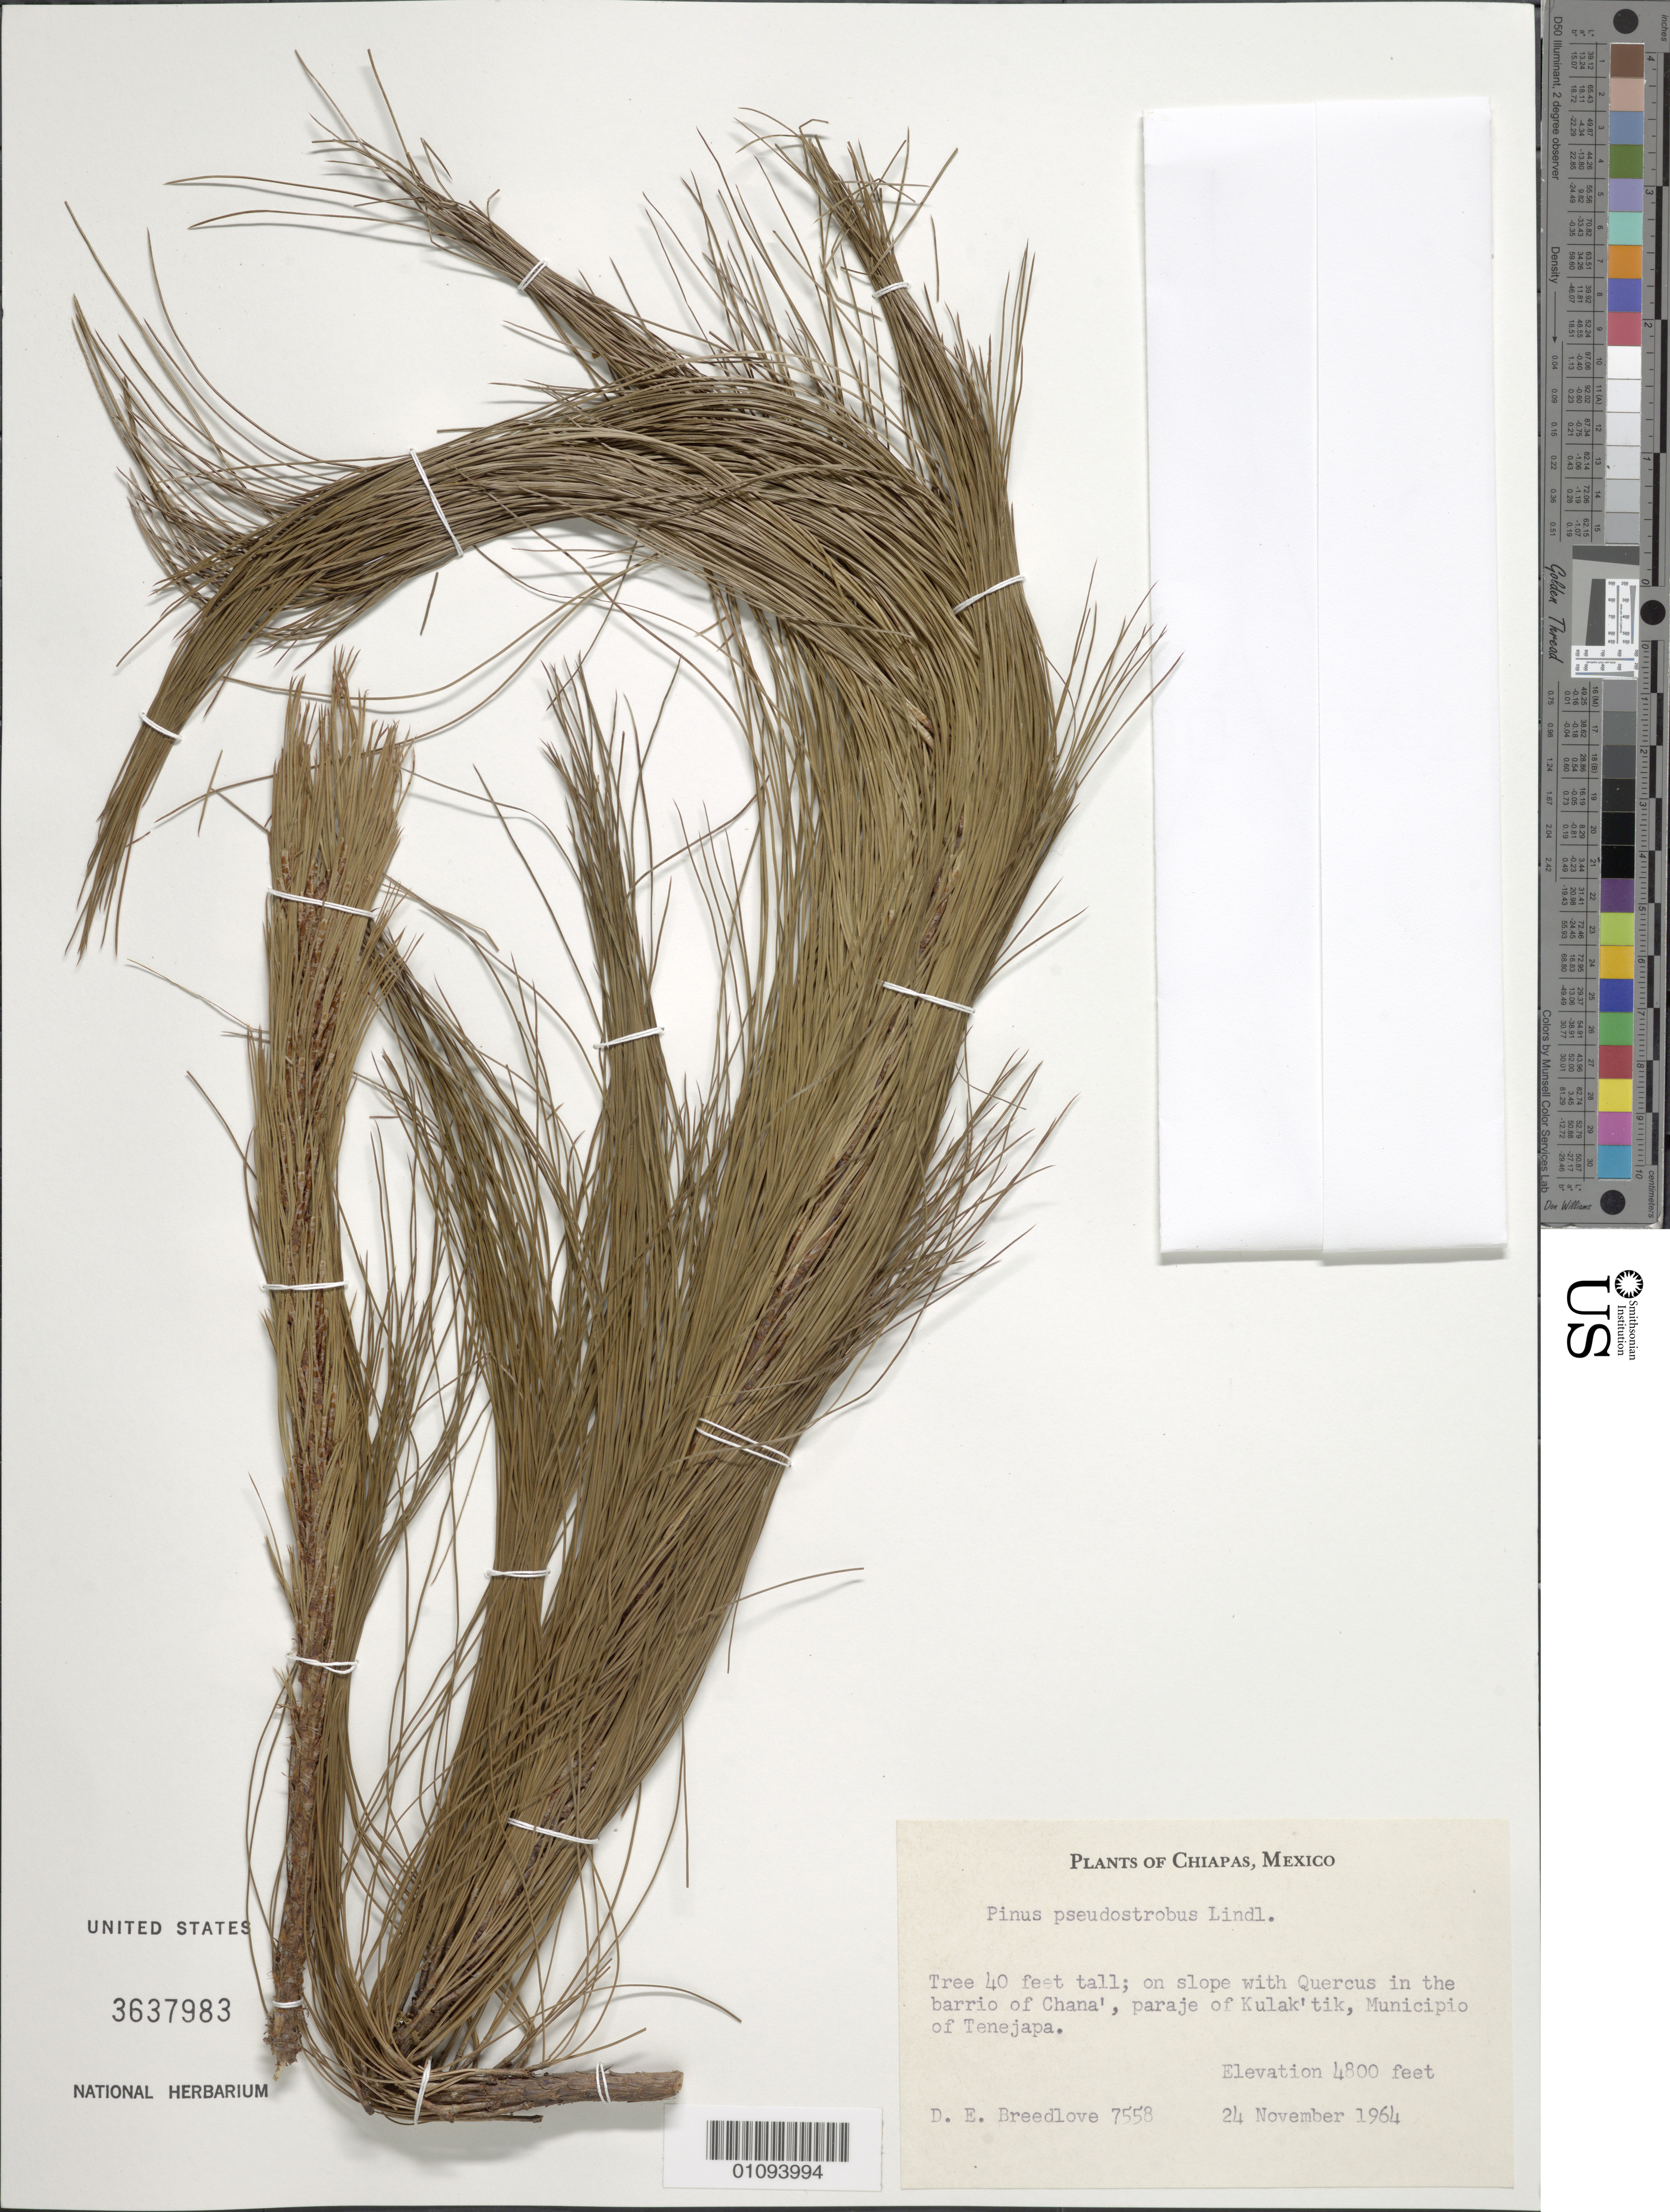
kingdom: Plantae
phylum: Tracheophyta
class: Pinopsida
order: Pinales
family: Pinaceae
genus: Pinus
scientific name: Pinus pseudostrobus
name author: Lindl.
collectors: D. E. Breedlove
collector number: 7558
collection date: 1964-11-24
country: Mexico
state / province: Chiapas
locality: On slope in the barrio of Channa, paraje of Kulaktik, municipio of Tenejapa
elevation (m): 1463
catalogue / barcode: US 3637981